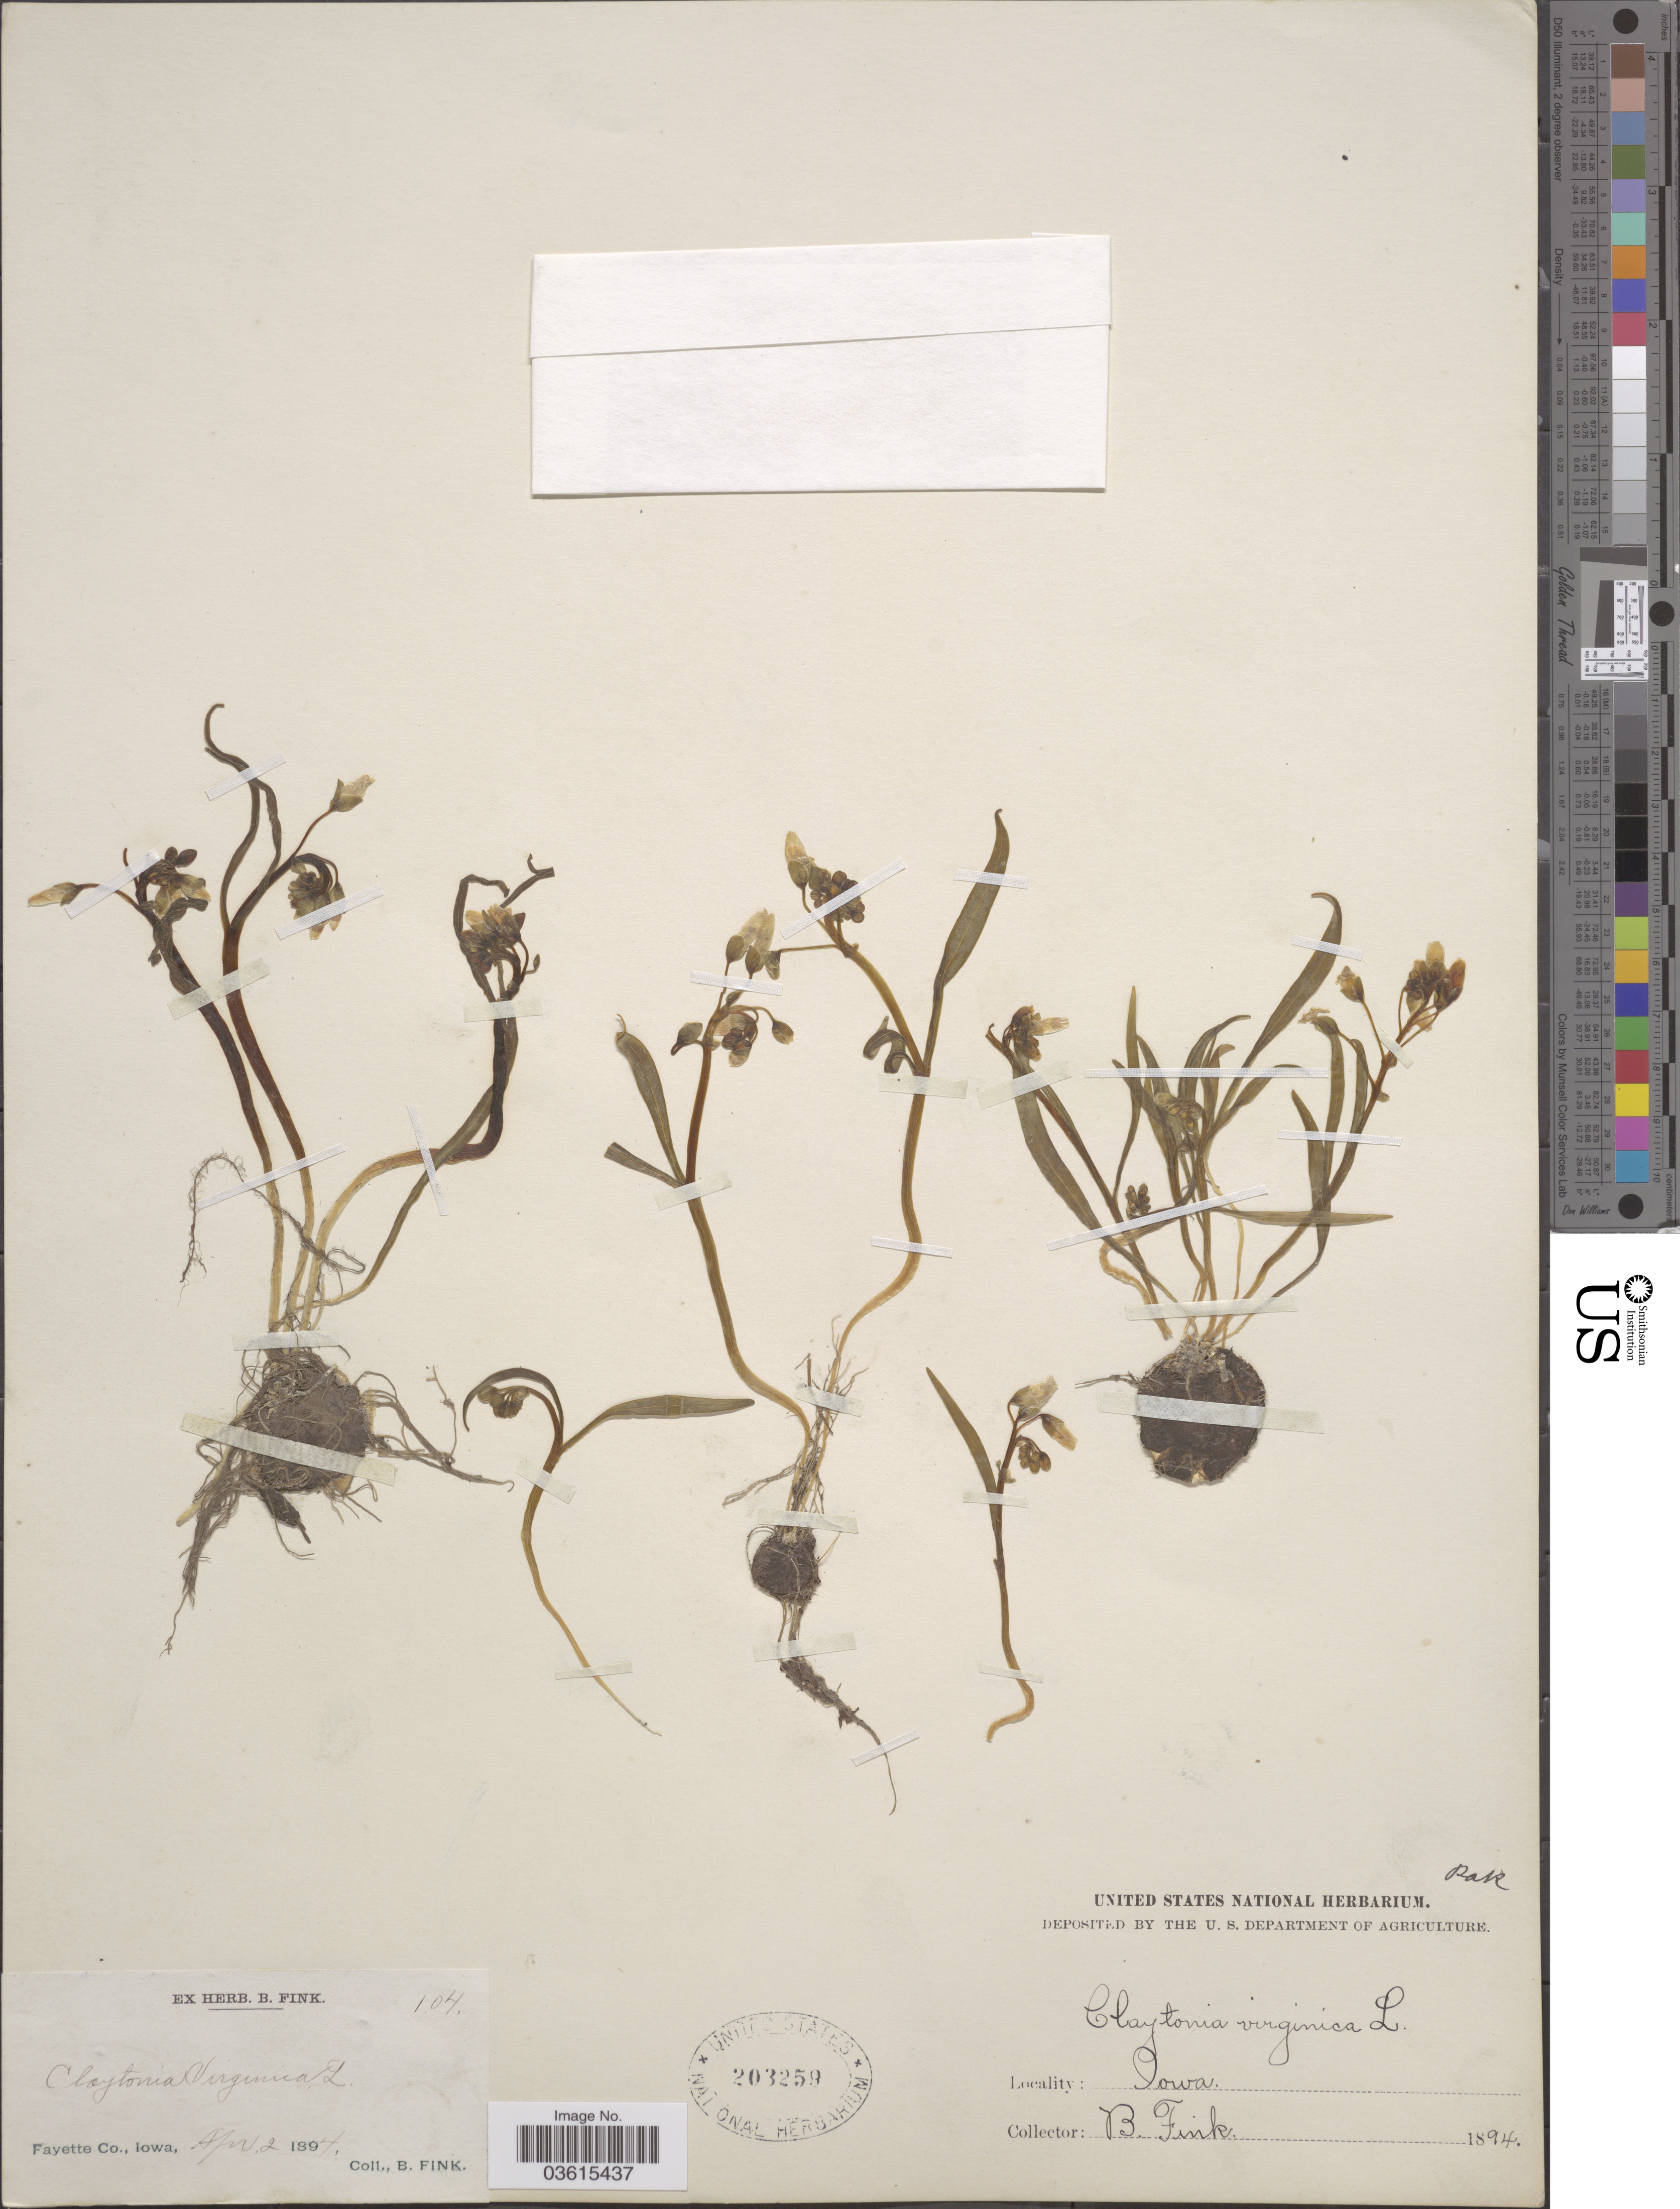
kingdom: Plantae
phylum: Tracheophyta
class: Magnoliopsida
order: Caryophyllales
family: Montiaceae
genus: Claytonia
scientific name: Claytonia virginica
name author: L.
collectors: B. Fink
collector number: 104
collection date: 1894-04-02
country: United States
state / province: Iowa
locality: Fayette Co.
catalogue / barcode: US 203259